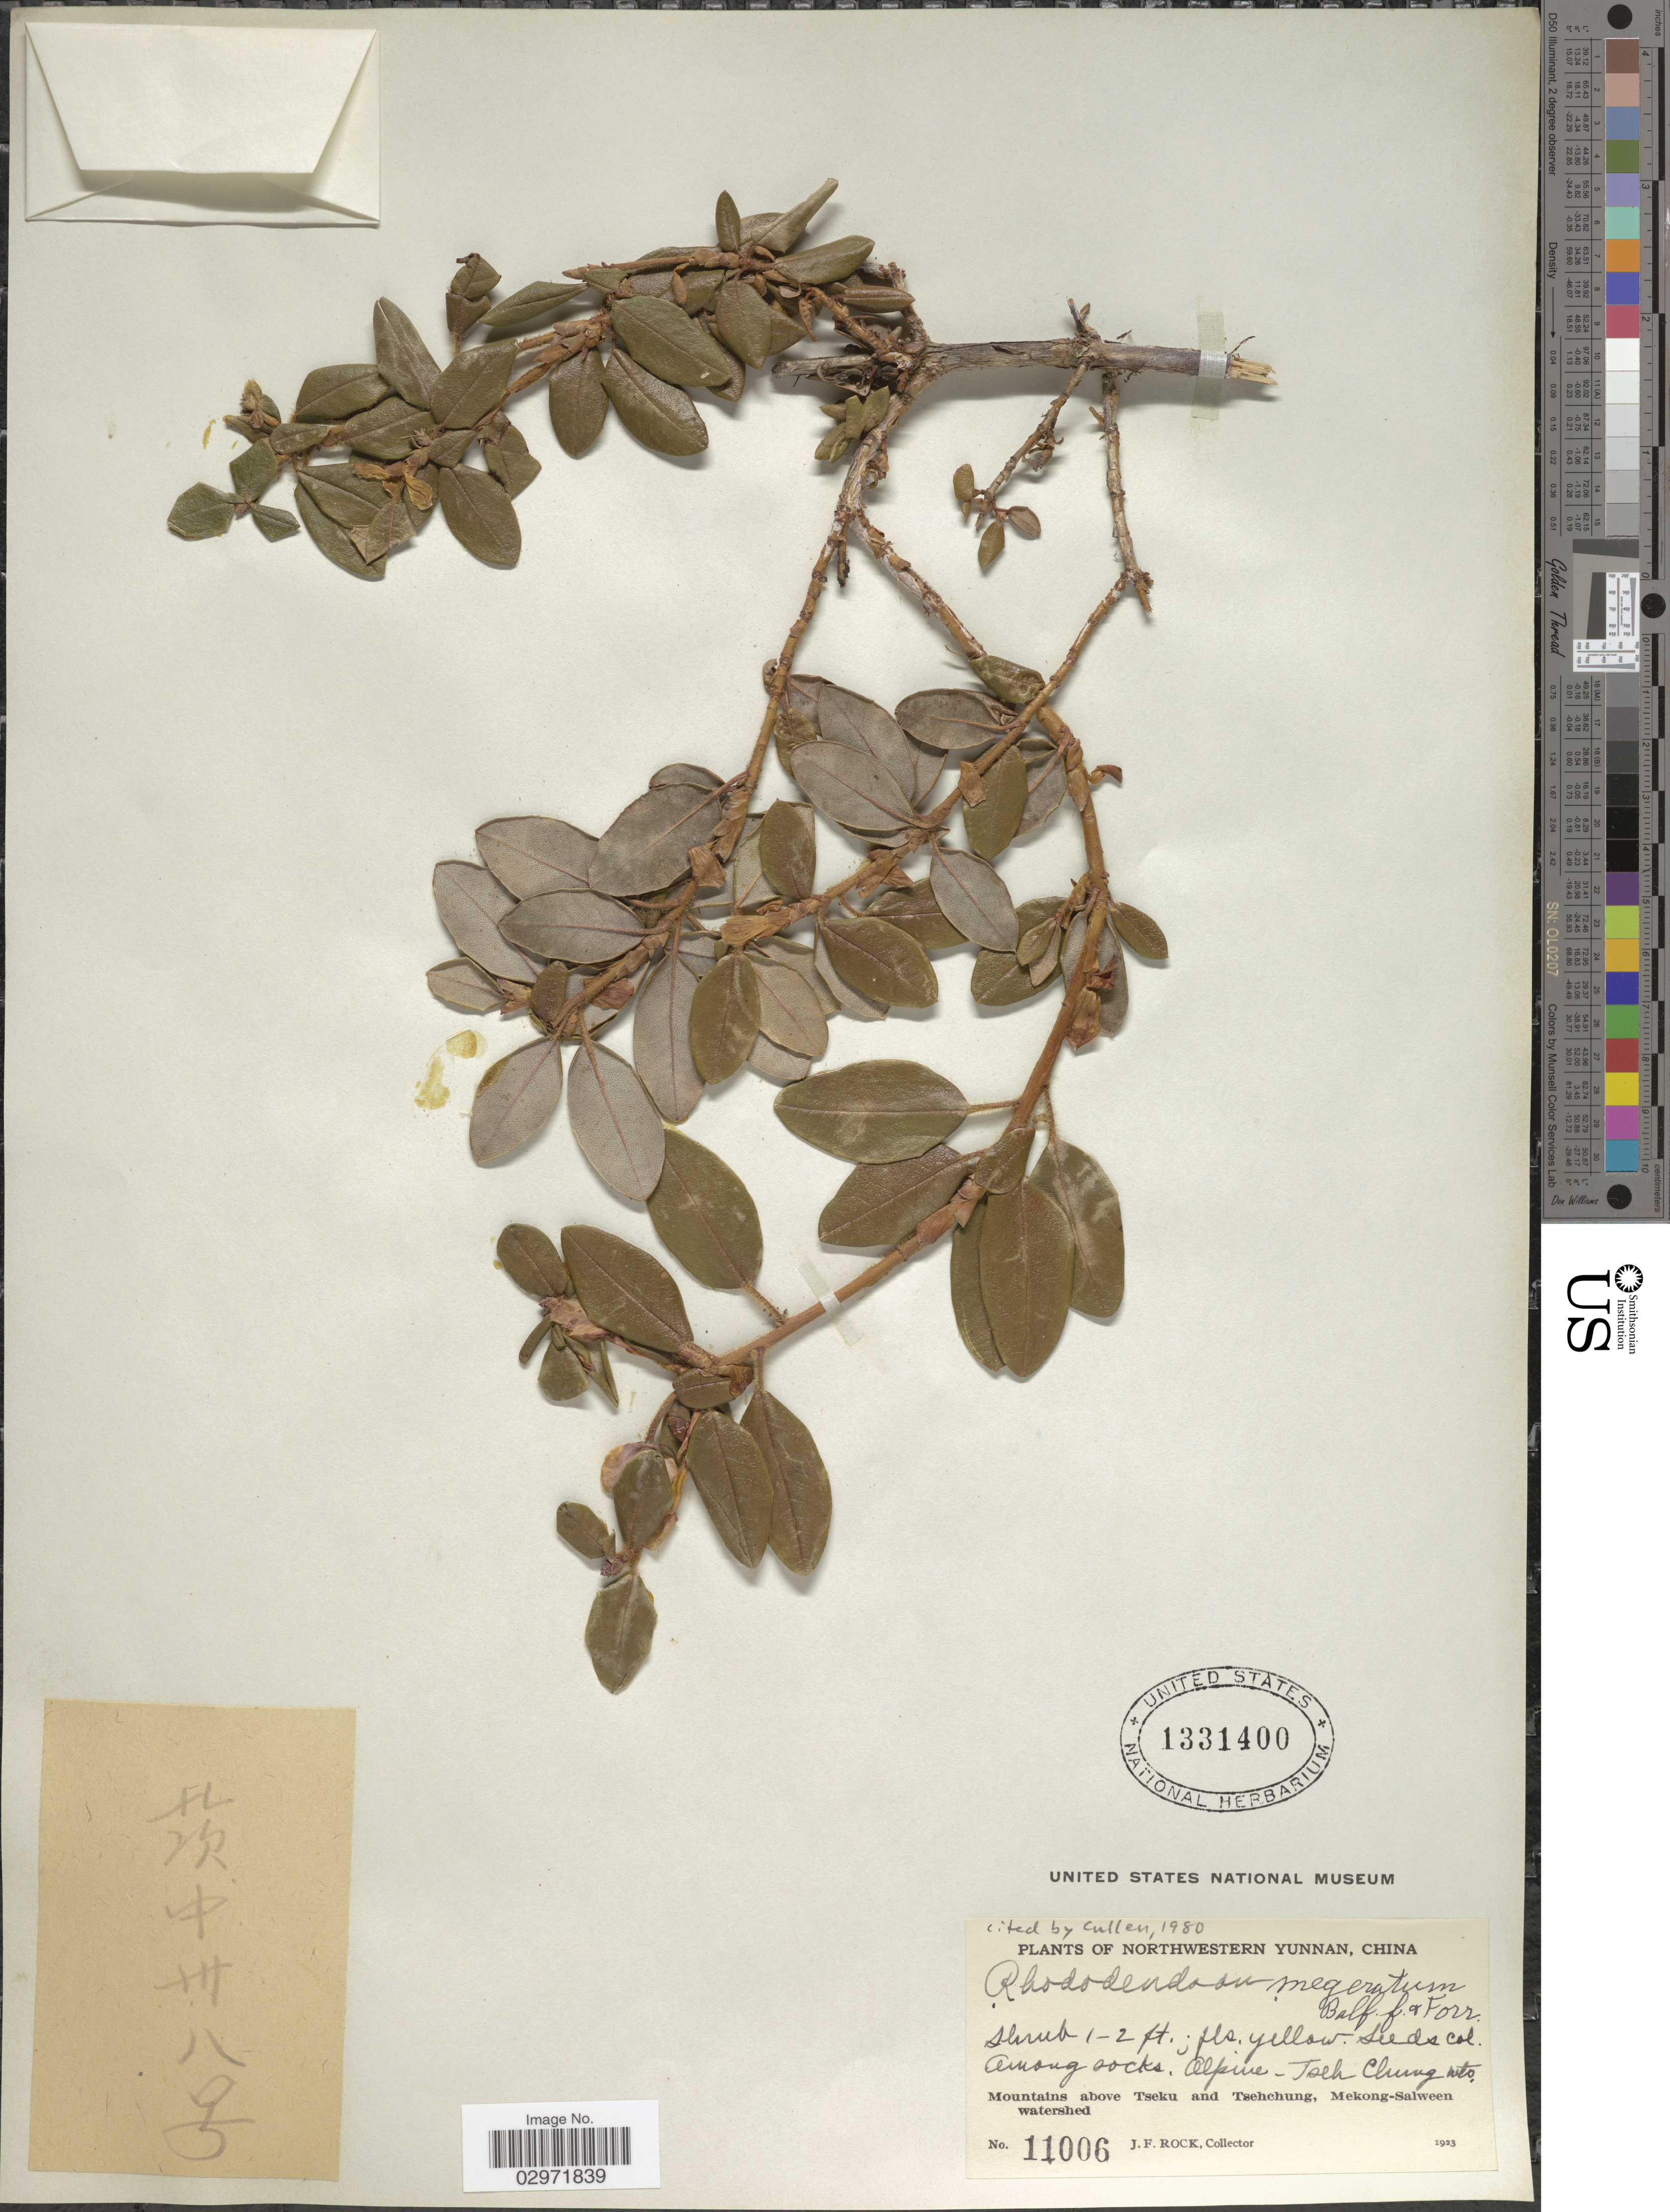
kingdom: Plantae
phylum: Tracheophyta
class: Magnoliopsida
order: Ericales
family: Ericaceae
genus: Rhododendron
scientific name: Rhododendron megeratum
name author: Balf. f. & Forrest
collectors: J. Rock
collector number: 11006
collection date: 1923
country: China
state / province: Yunnan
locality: Alpine - Tseh Chung mts., Northwestern Yunnan, Mountains above Tseku and Tsehchung, Mekong-Salween watershed.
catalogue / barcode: US 1331400